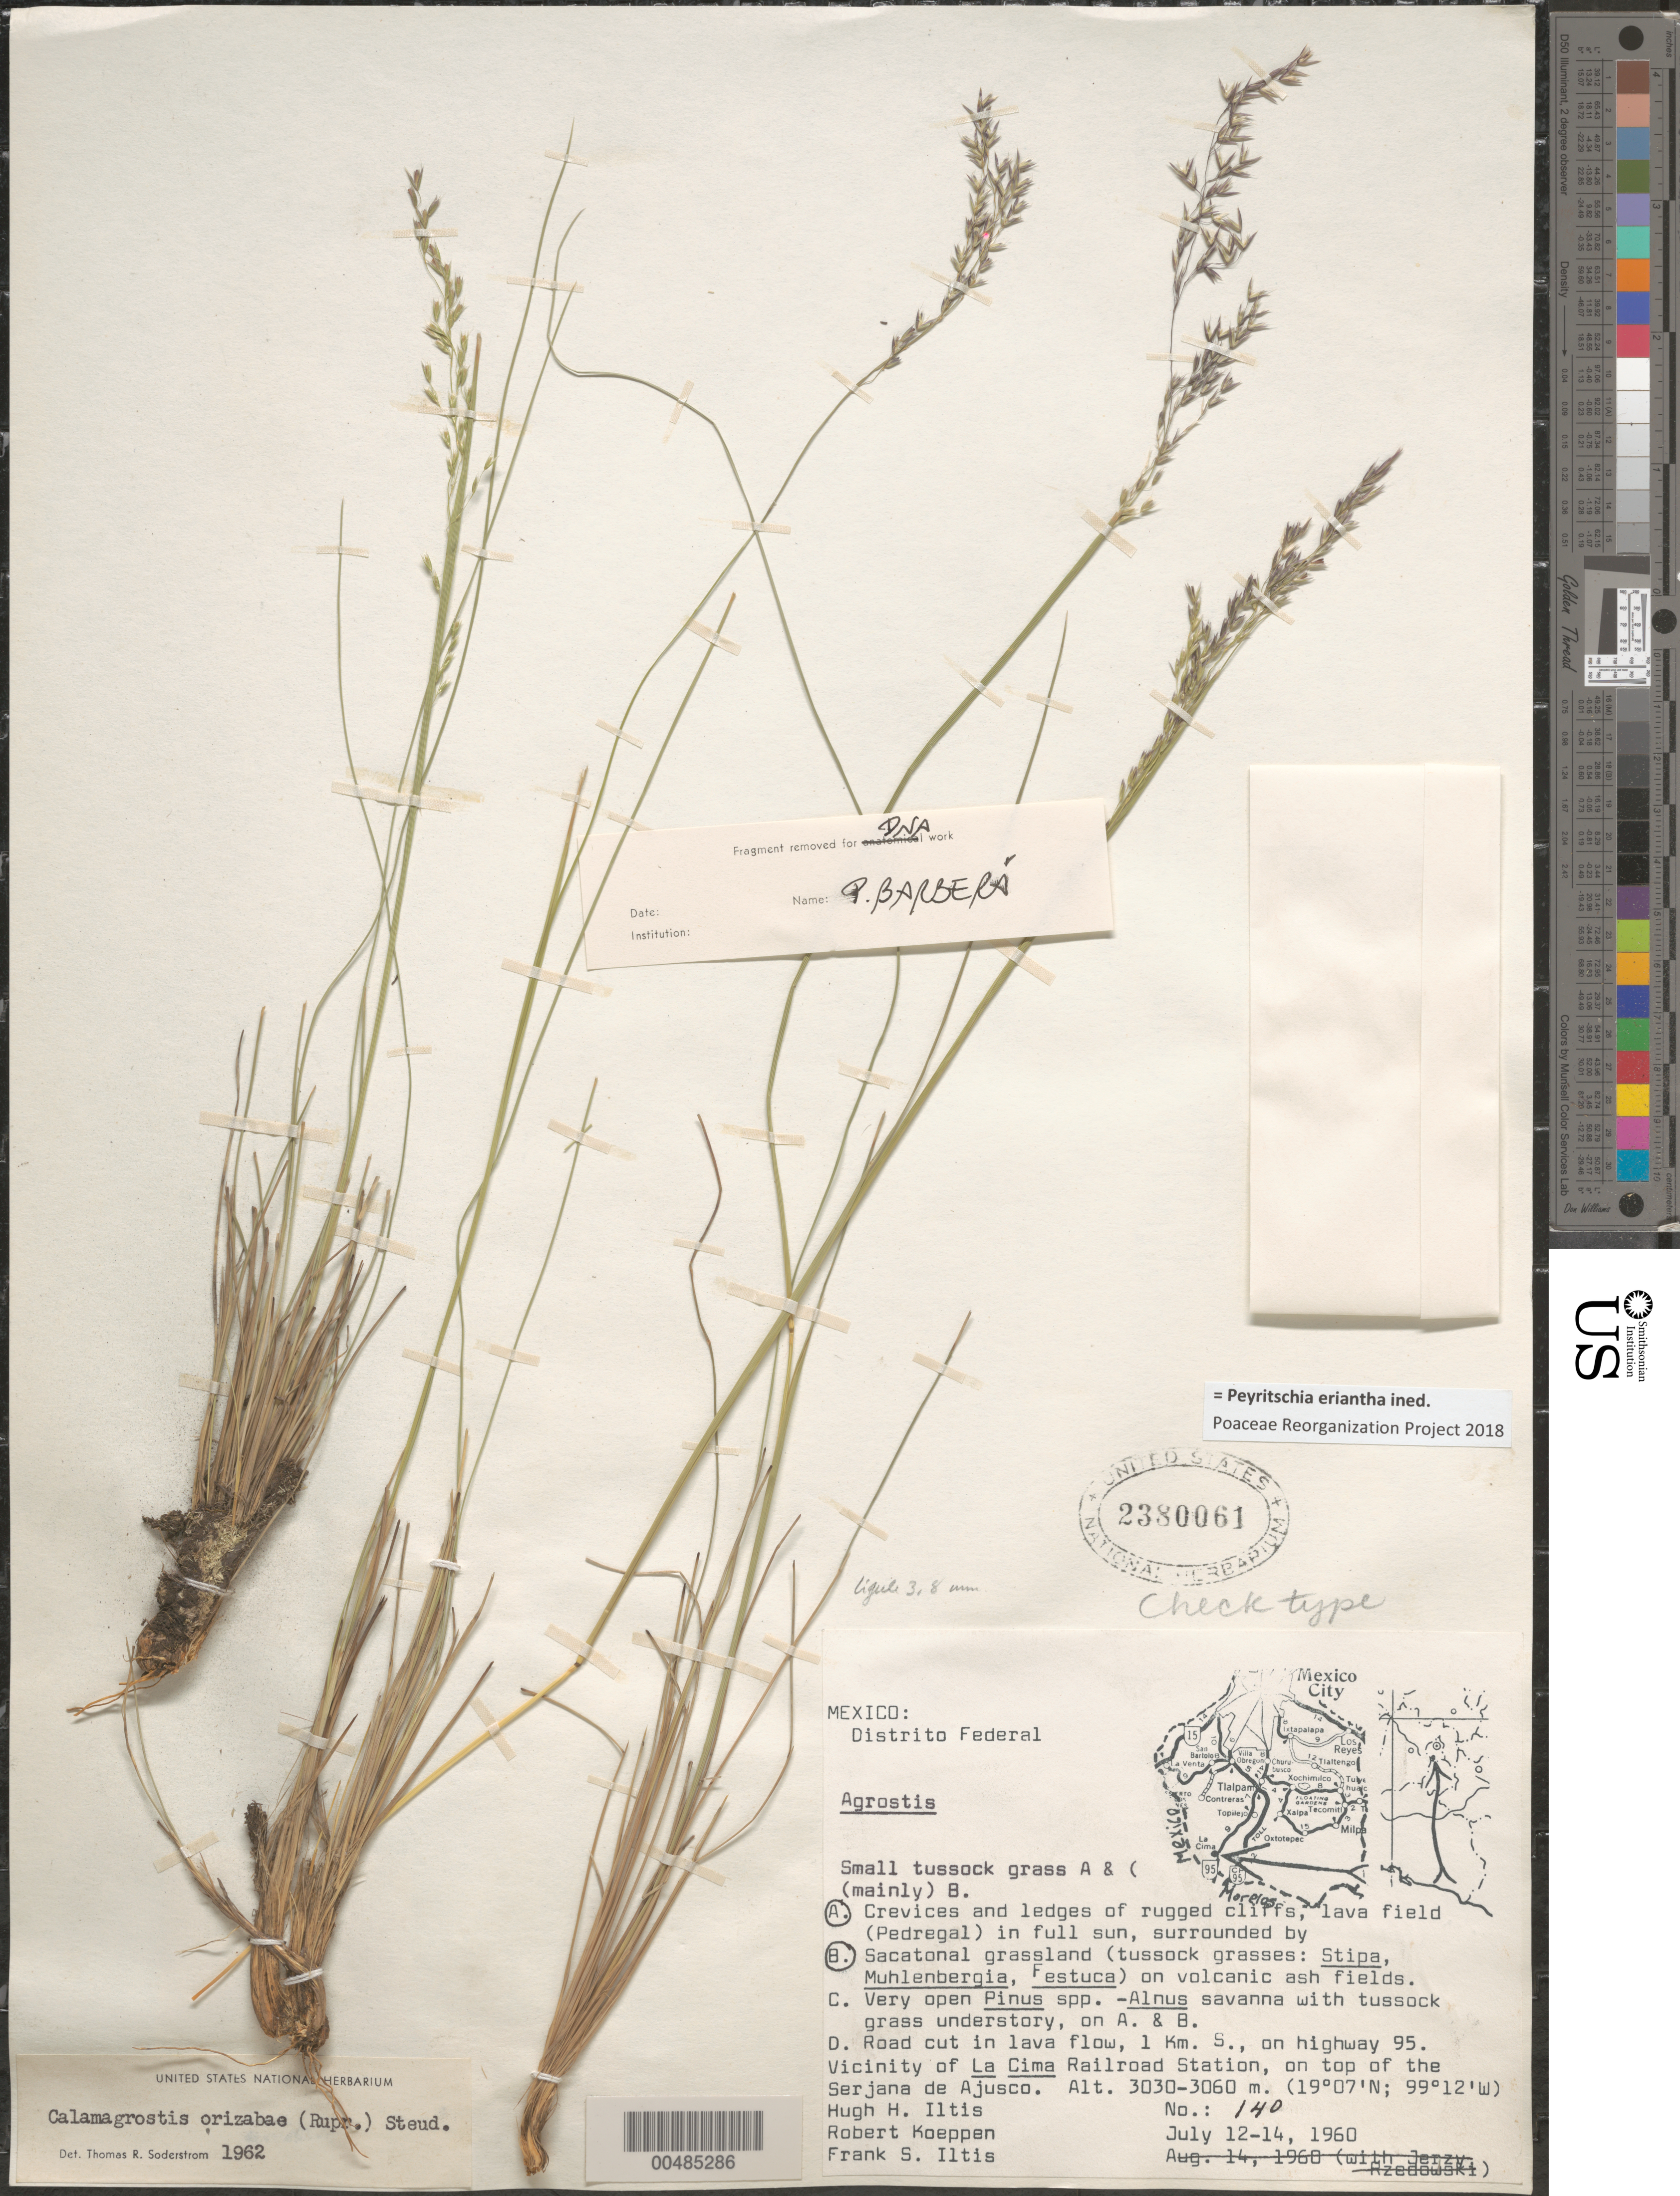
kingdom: Plantae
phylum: Tracheophyta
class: Liliopsida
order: Poales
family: Poaceae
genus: Peyritschia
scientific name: Peyritschia eriantha ined.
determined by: Poaceae Reorganization Project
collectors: H. H. Iltis, R. C. Koeppen & F. S. Iltis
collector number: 140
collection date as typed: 12 Jul 1960 to 14 Jul 1960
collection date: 1960-07-12/1960-07-14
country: Mexico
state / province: Distrito Federal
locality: Vicinity of La Cima Railroad Station, on top of the Serjana de Ajusco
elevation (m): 3030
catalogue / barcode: US 2380061